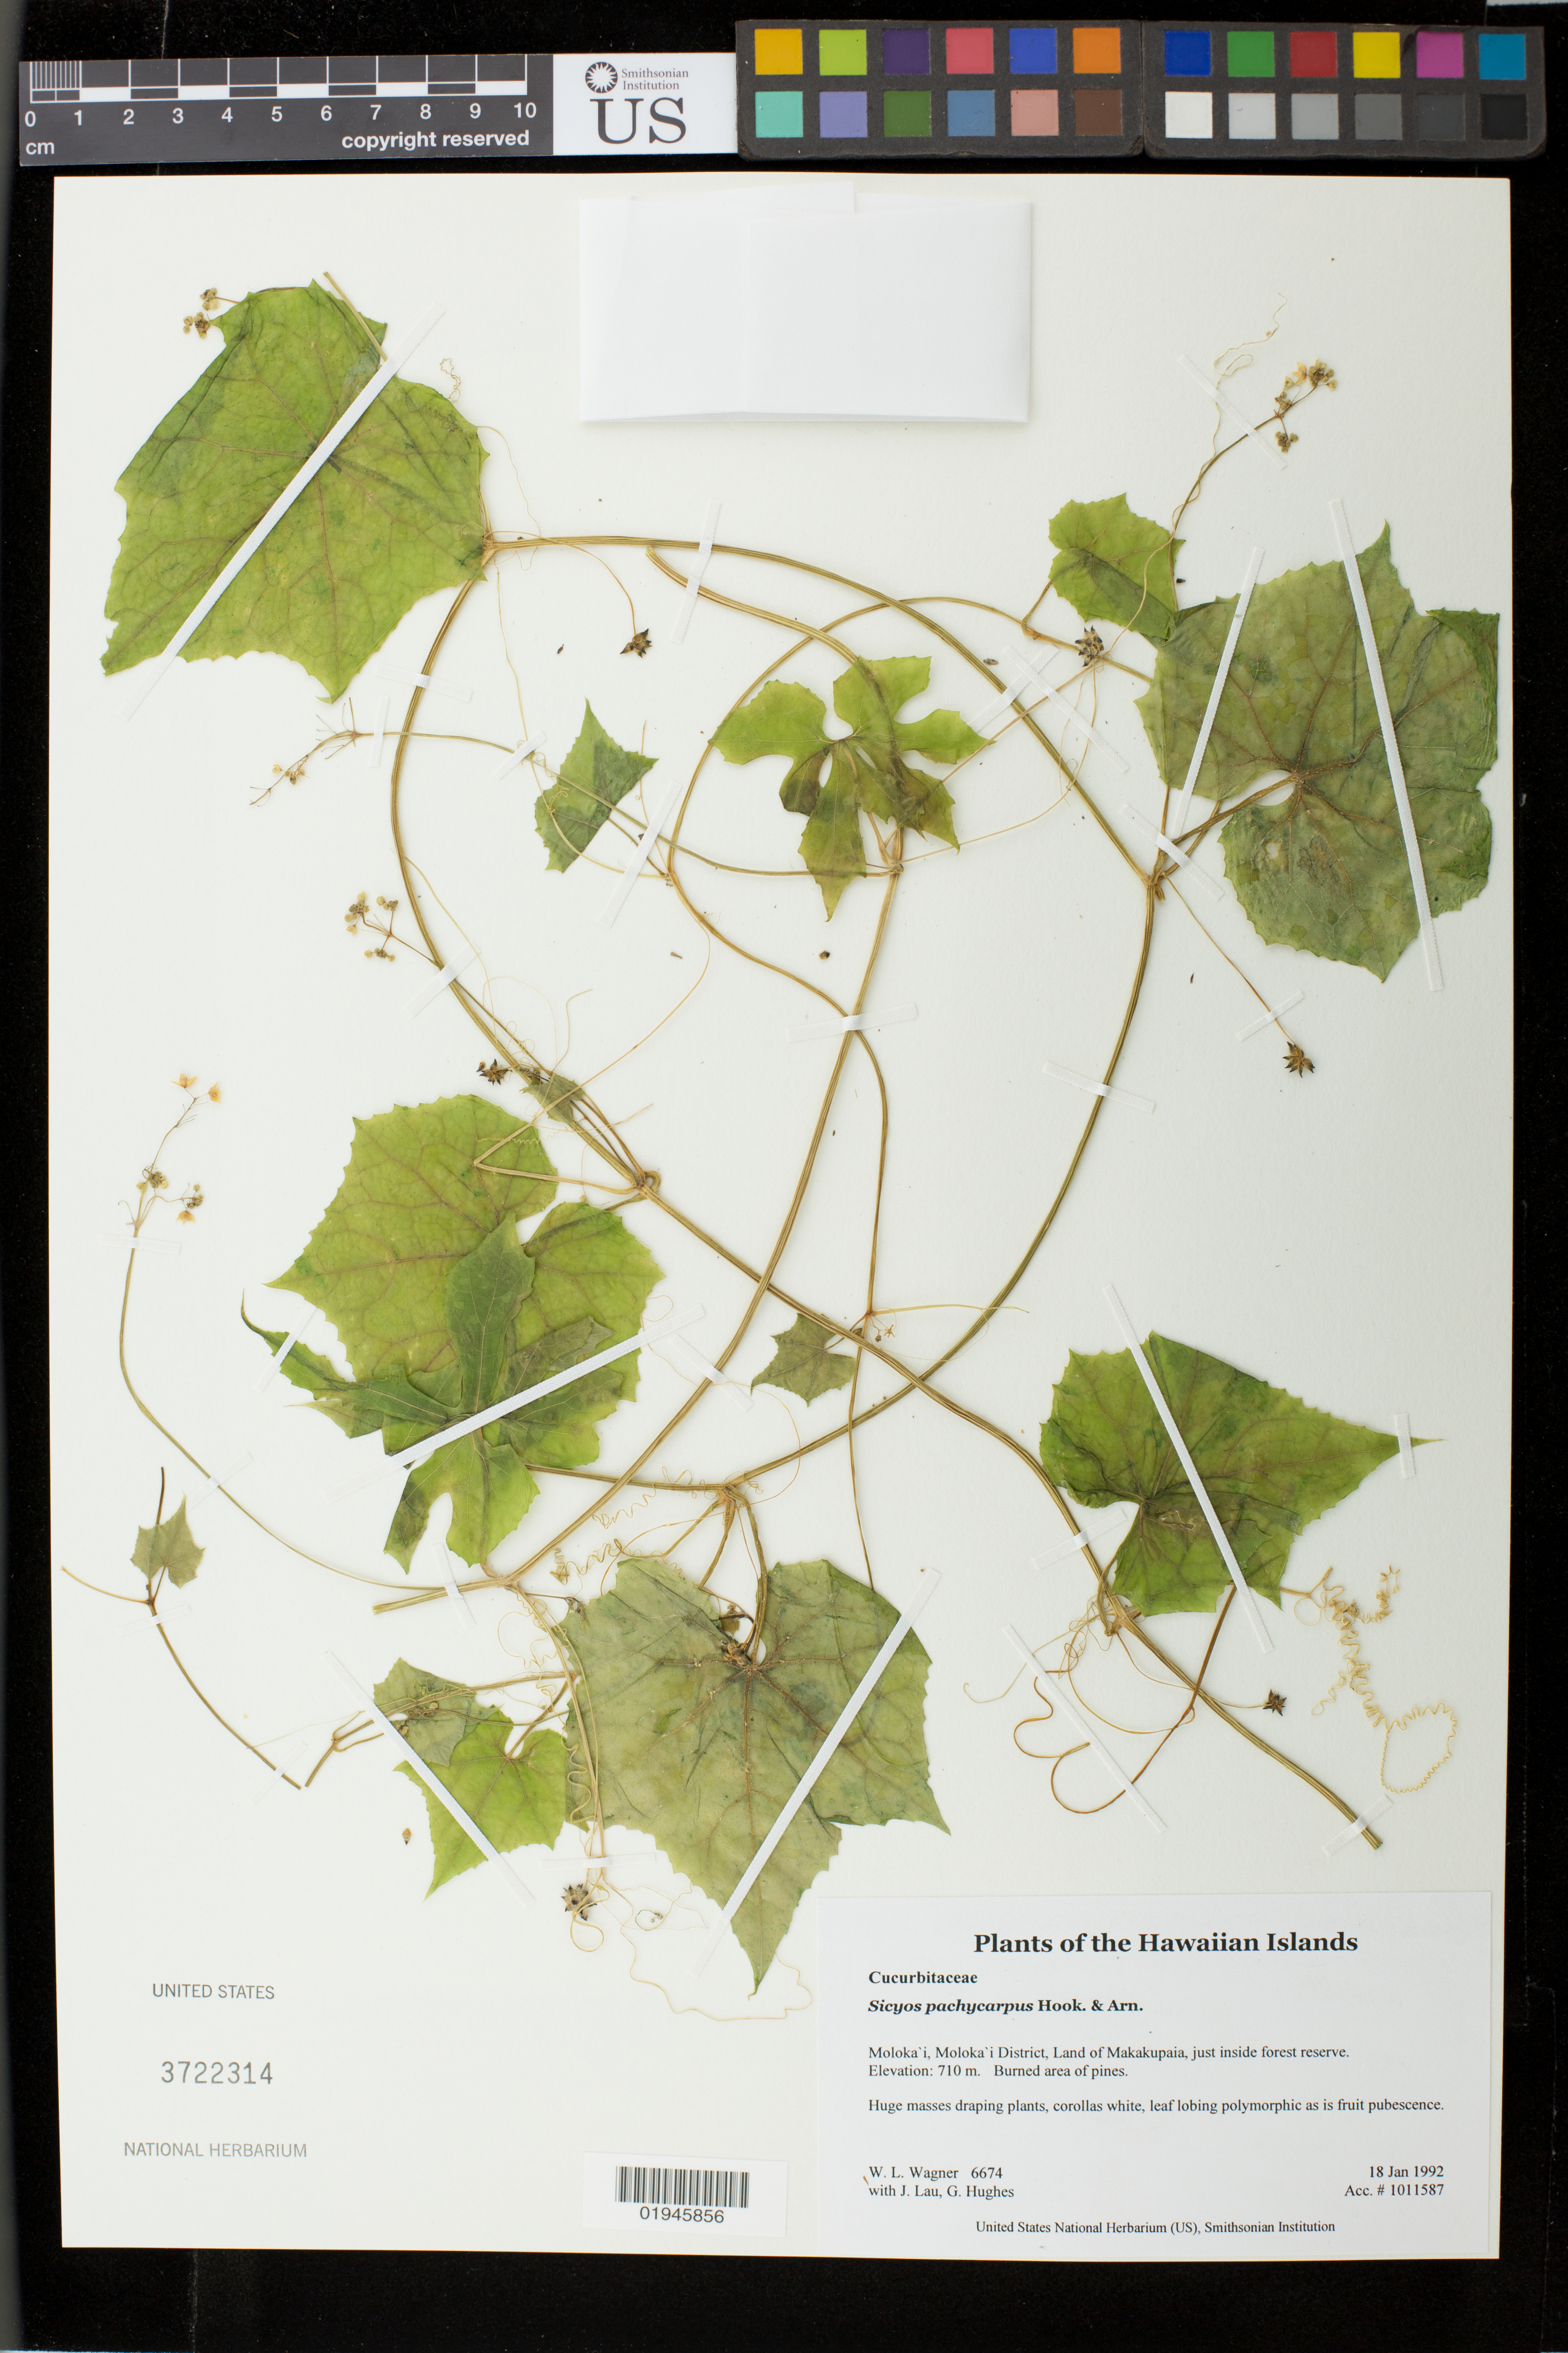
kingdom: Plantae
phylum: Tracheophyta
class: Magnoliopsida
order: Cucurbitales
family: Cucurbitaceae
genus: Sicyos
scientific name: Sicyos pachycarpus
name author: Hook. & Arn.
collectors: W. L. Wagner, J. Lau & G. Hughes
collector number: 6674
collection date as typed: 18 Jan 1992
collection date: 1992-01-18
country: United States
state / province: Hawaii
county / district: Maui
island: Moloka'i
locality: Moloka'i District, Land of Makakupaia, just inside forest reserve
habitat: Burned area of pines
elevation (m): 710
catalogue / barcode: US 3722314